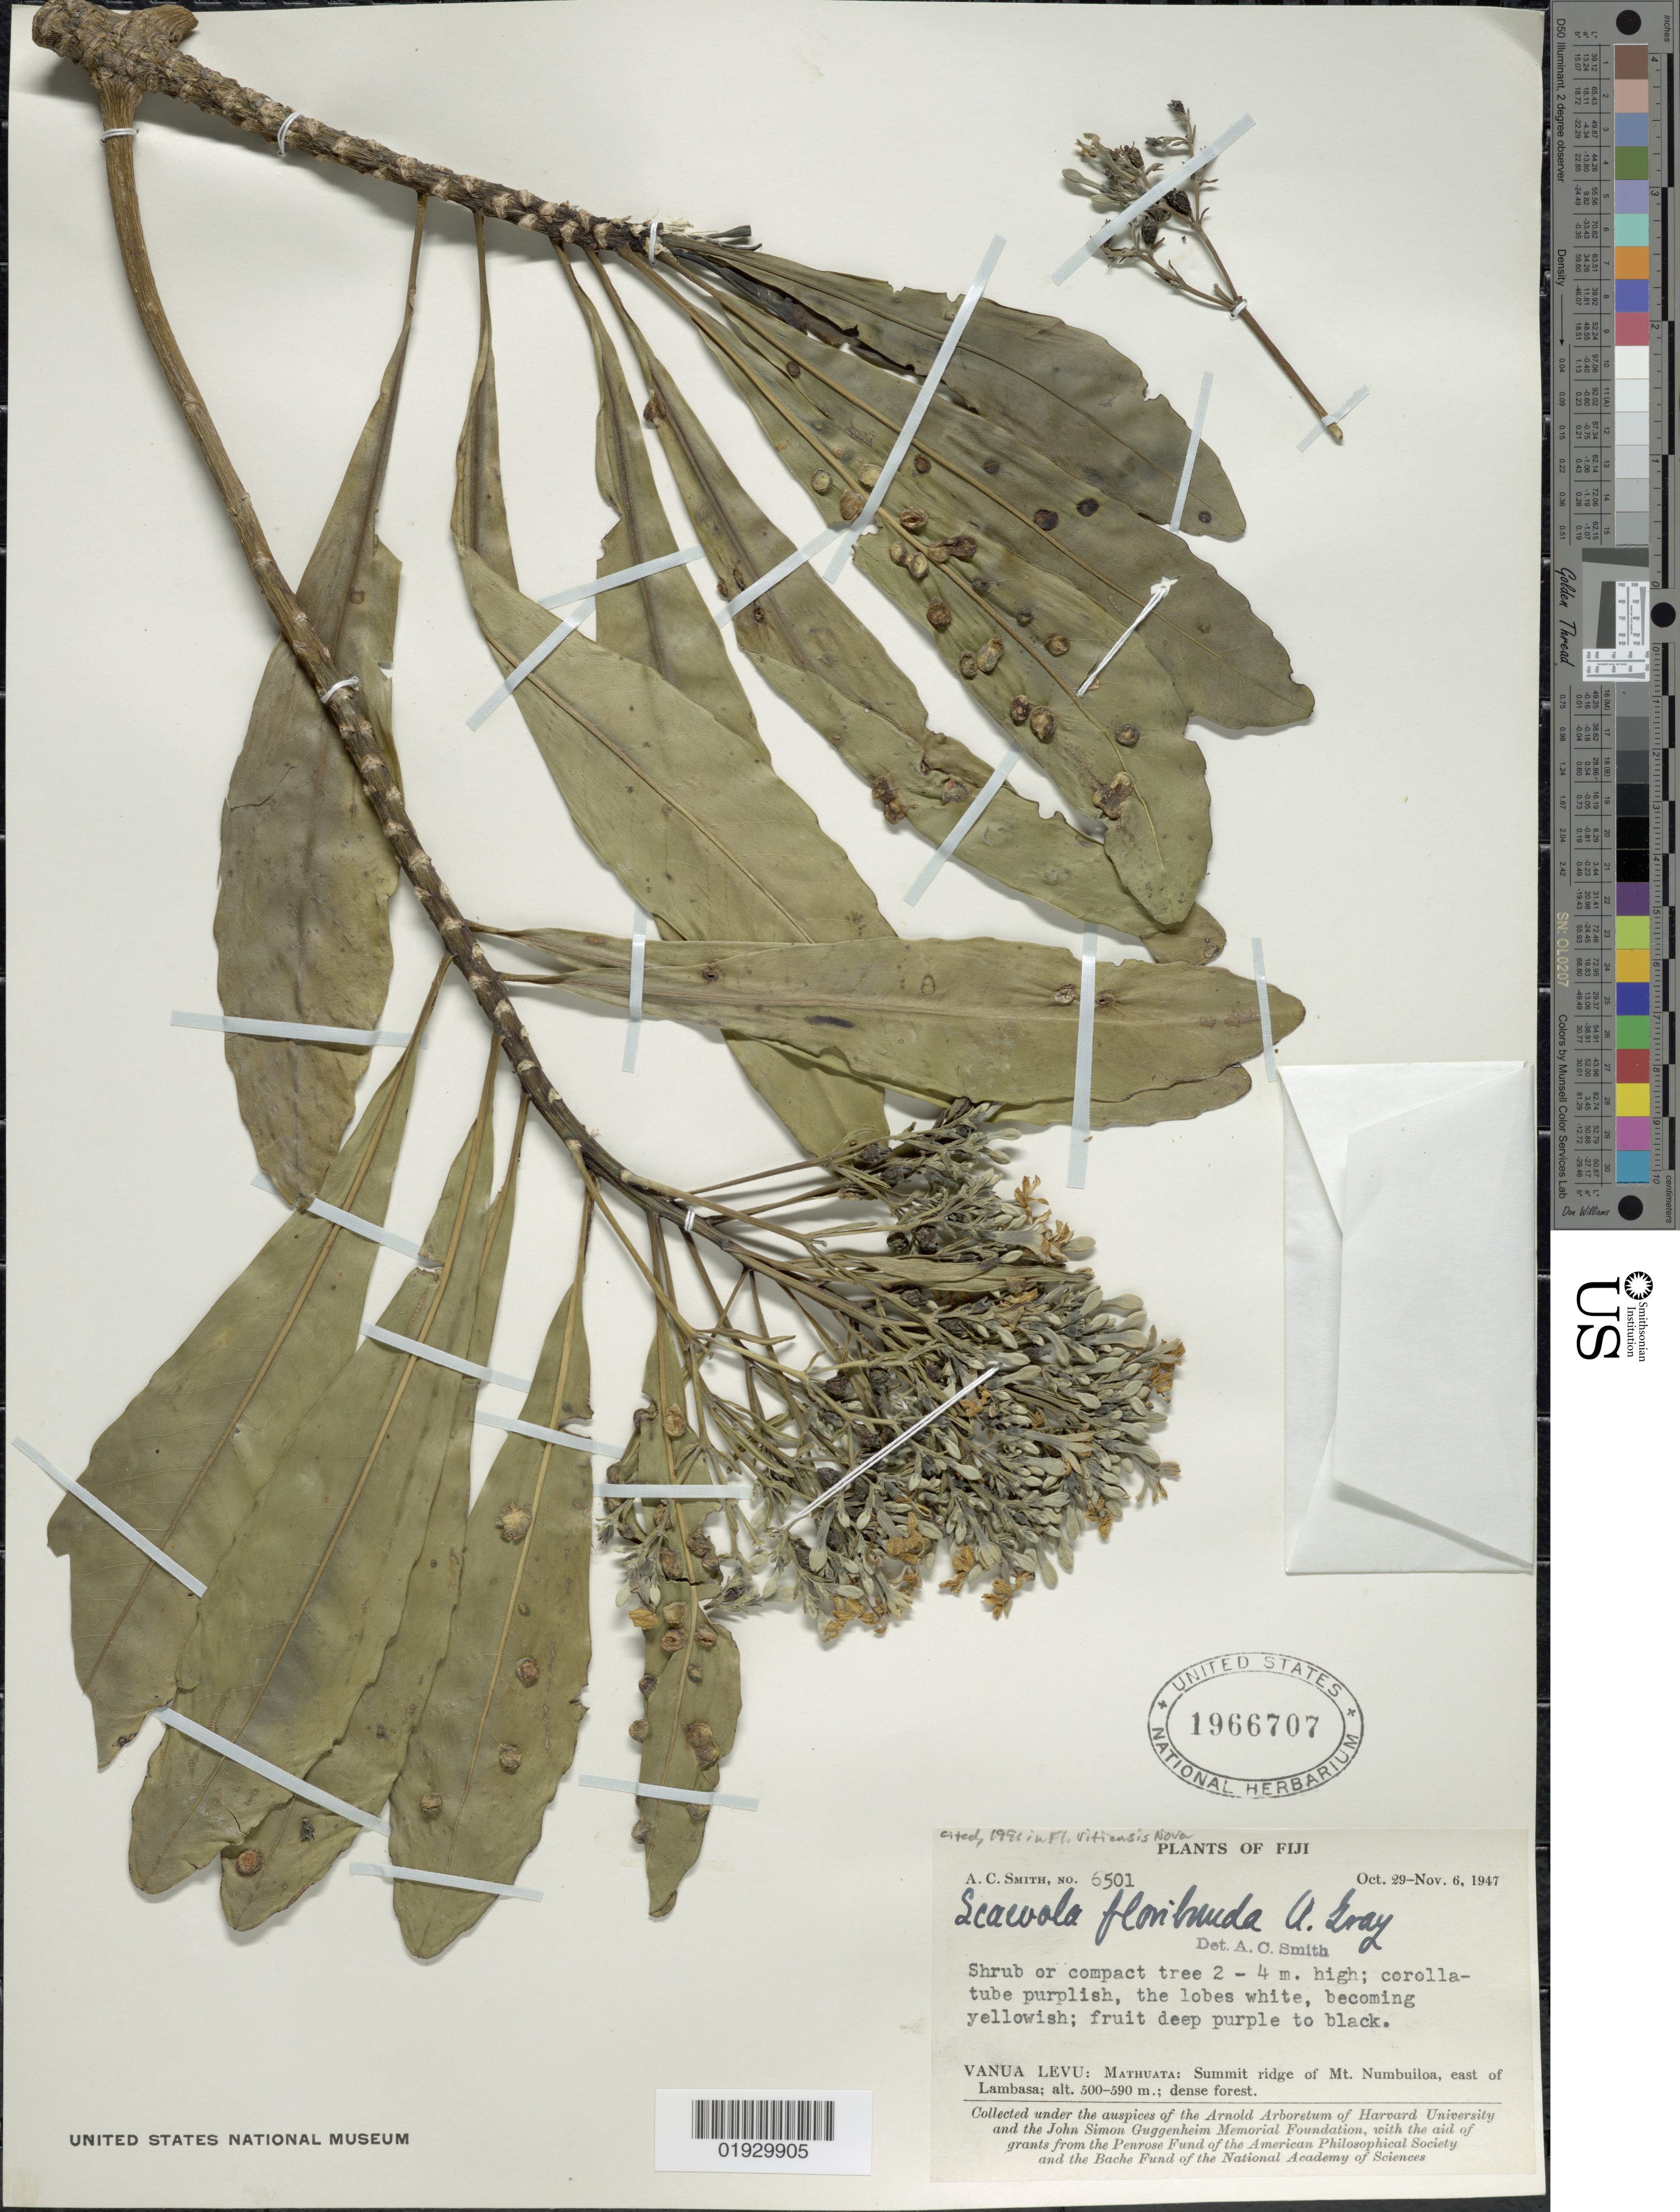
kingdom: Plantae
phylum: Tracheophyta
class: Magnoliopsida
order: Asterales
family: Goodeniaceae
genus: Scaevola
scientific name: Scaevola floribunda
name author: A. Gray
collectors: A. C. Smith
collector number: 6501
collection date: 1947-10-29/1947-11-06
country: Fiji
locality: Vanua Levu: Mathuata: Summit ridge of Mt. Numbuiloa, east of Lambasa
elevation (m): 500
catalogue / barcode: US 1966707